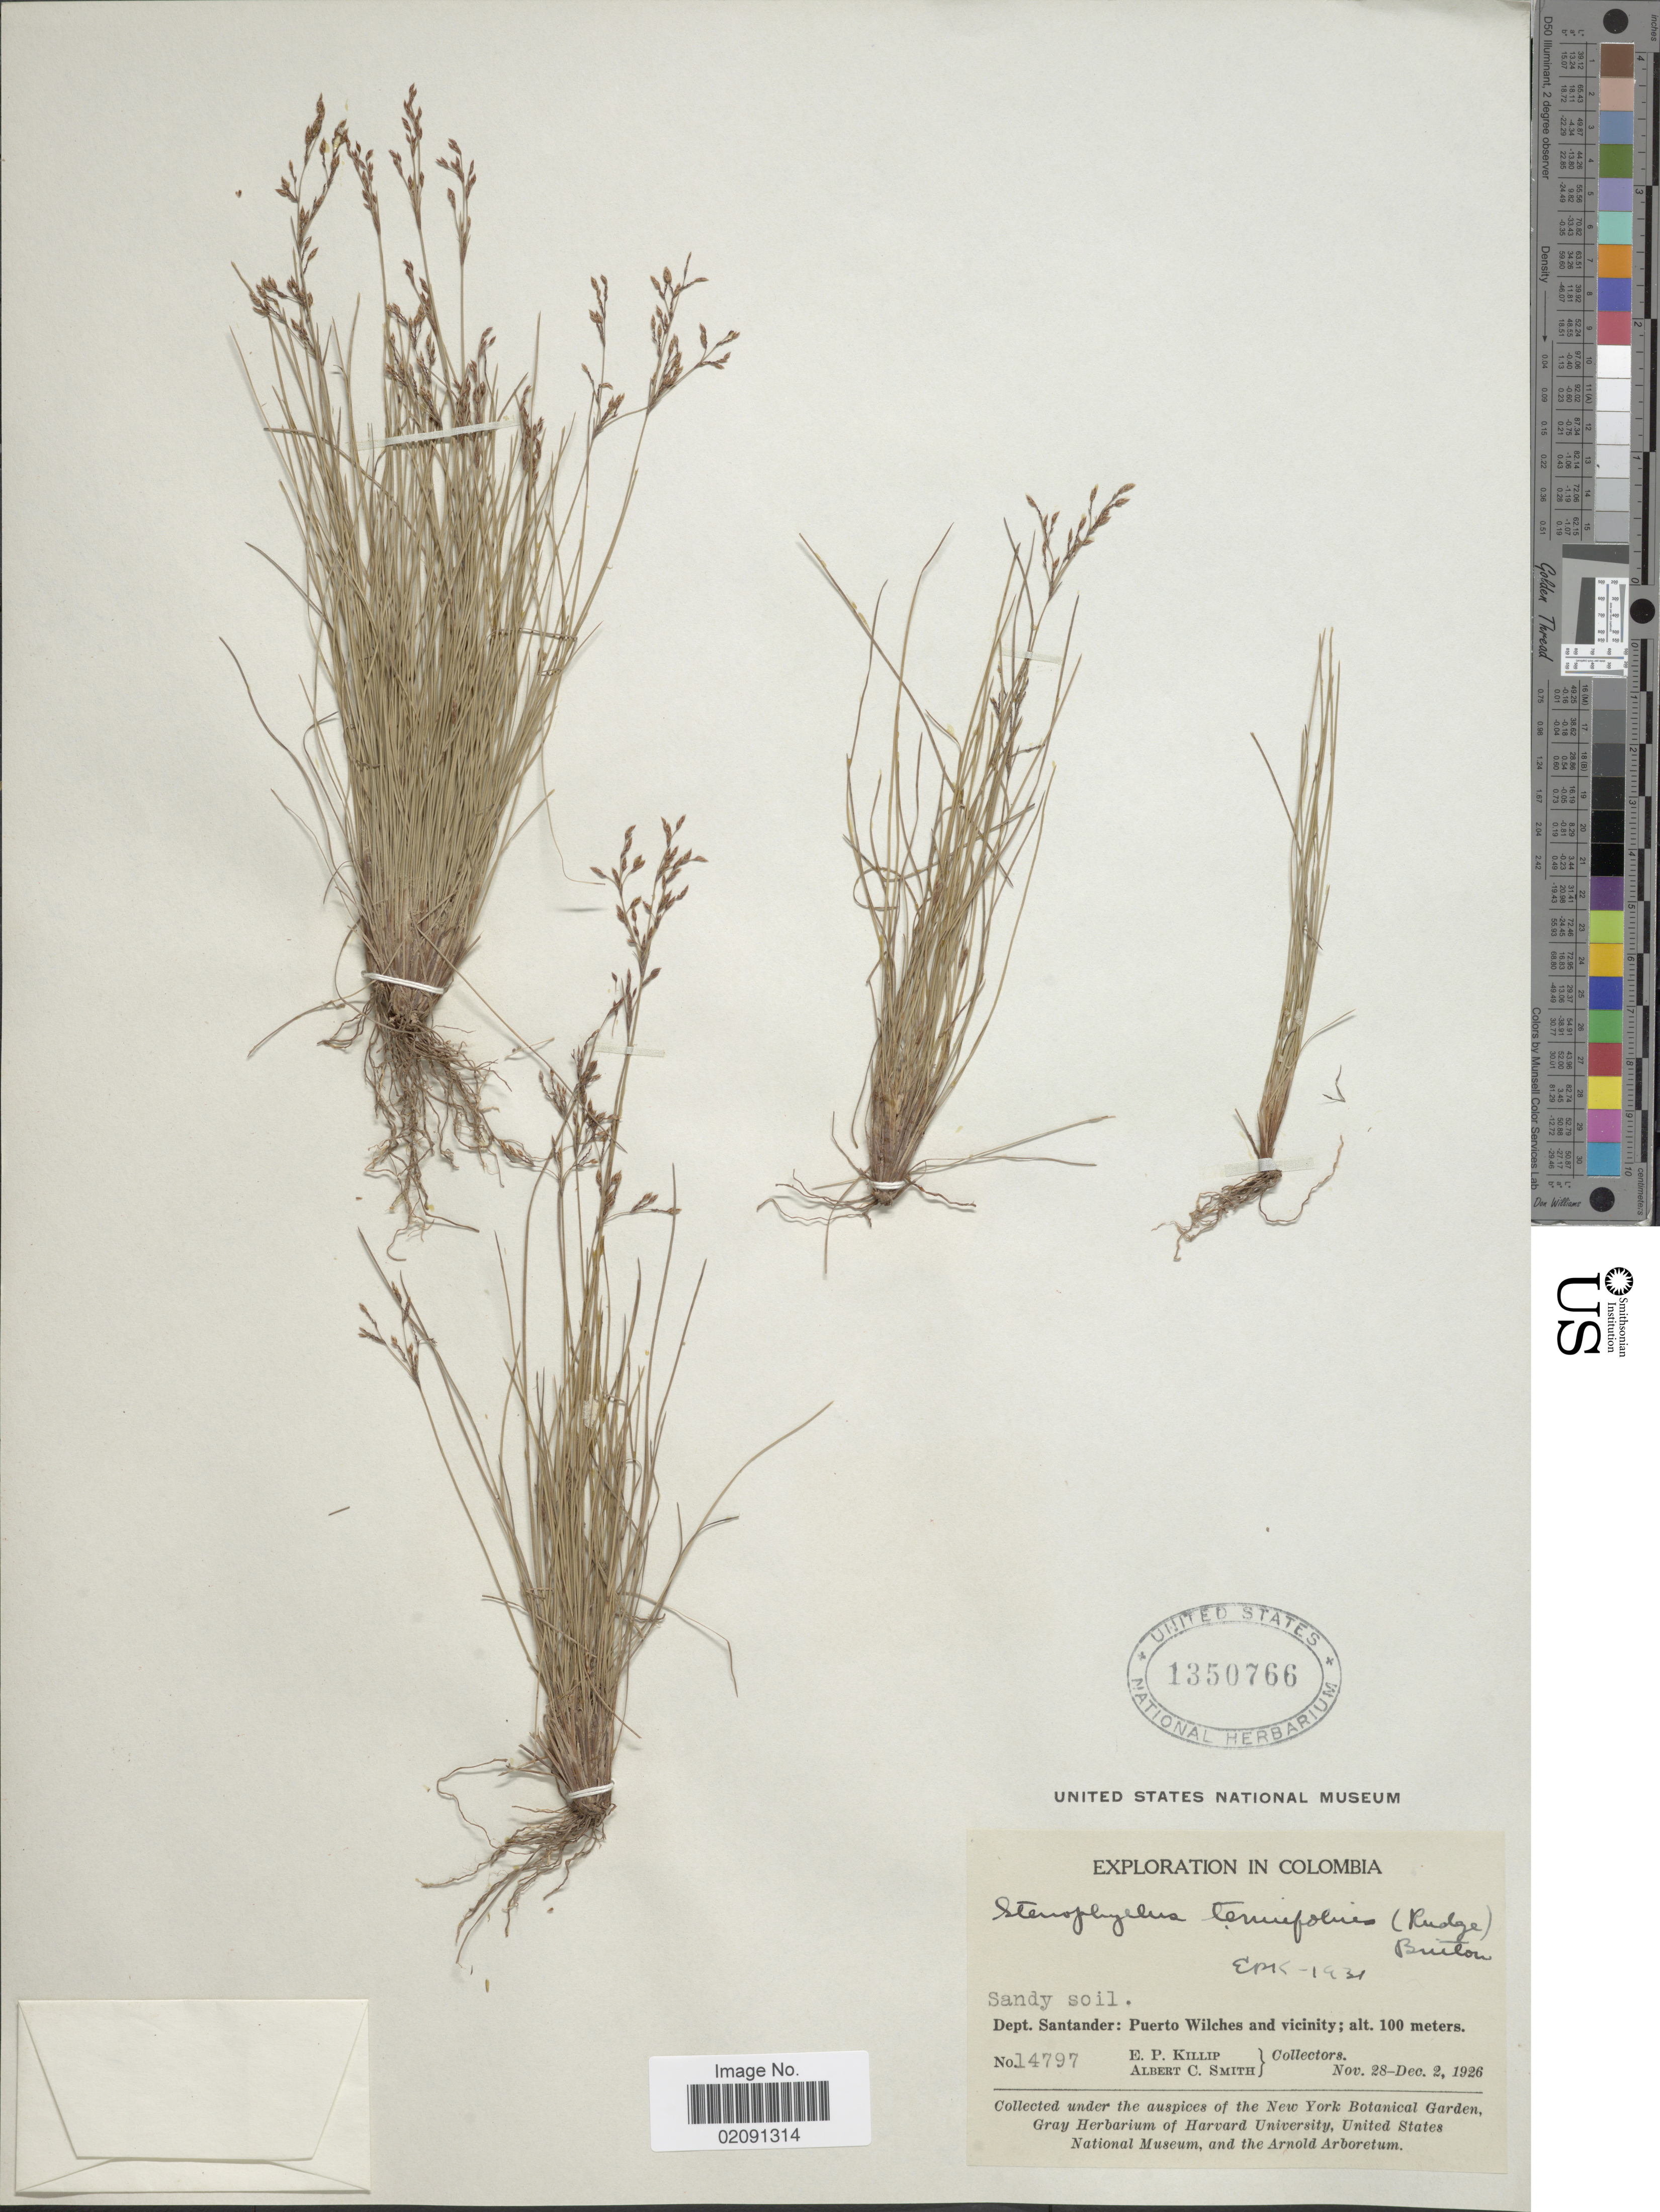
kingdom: Plantae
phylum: Tracheophyta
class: Liliopsida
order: Poales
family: Cyperaceae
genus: Bulbostylis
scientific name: Bulbostylis tenuifolia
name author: (Rudge) J.F. Macbr.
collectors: E. P. Killip & A. C. Smith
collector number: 14797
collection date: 1926-11-28/1926-12-02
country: Colombia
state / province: Santander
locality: Puerto Wilches and Vicinity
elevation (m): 100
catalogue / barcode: US 1350766